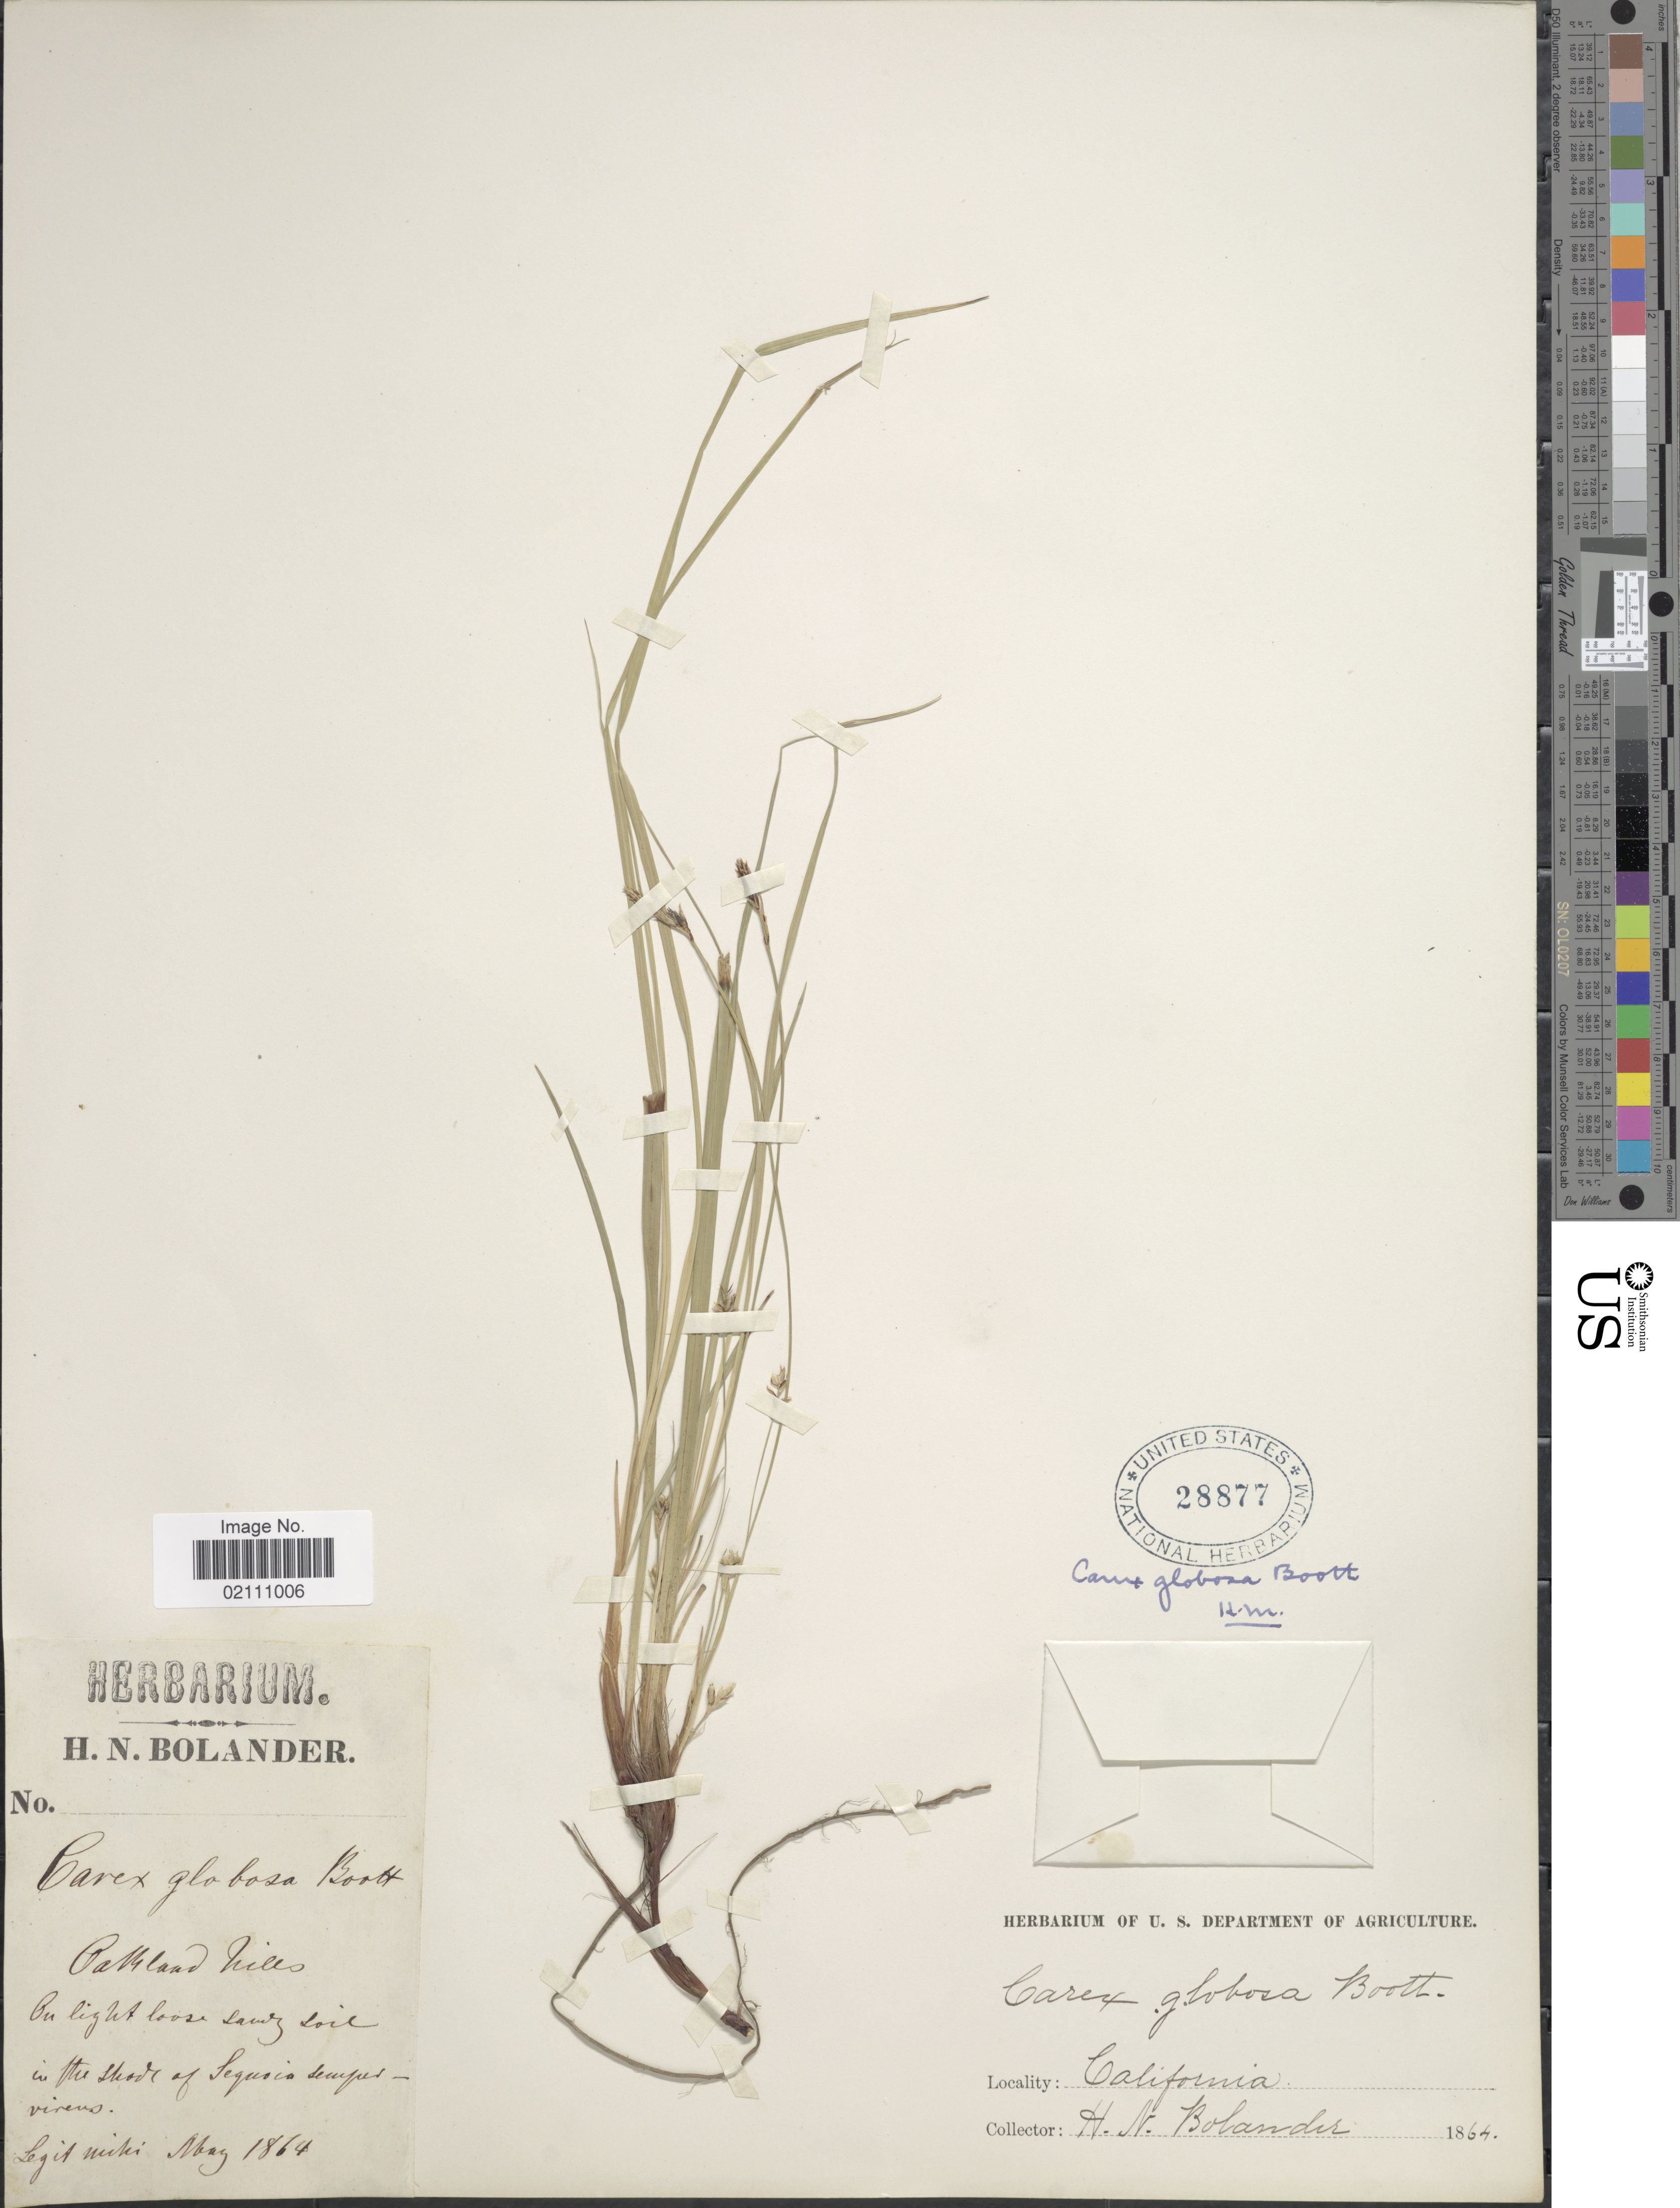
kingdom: Plantae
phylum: Tracheophyta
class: Liliopsida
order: Poales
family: Cyperaceae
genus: Carex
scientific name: Carex globosa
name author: Boott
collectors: H. Bolander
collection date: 1864-05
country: United States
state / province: California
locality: On light loose sandy soil in the shade of Sequoia sempervirens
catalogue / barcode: US 28877